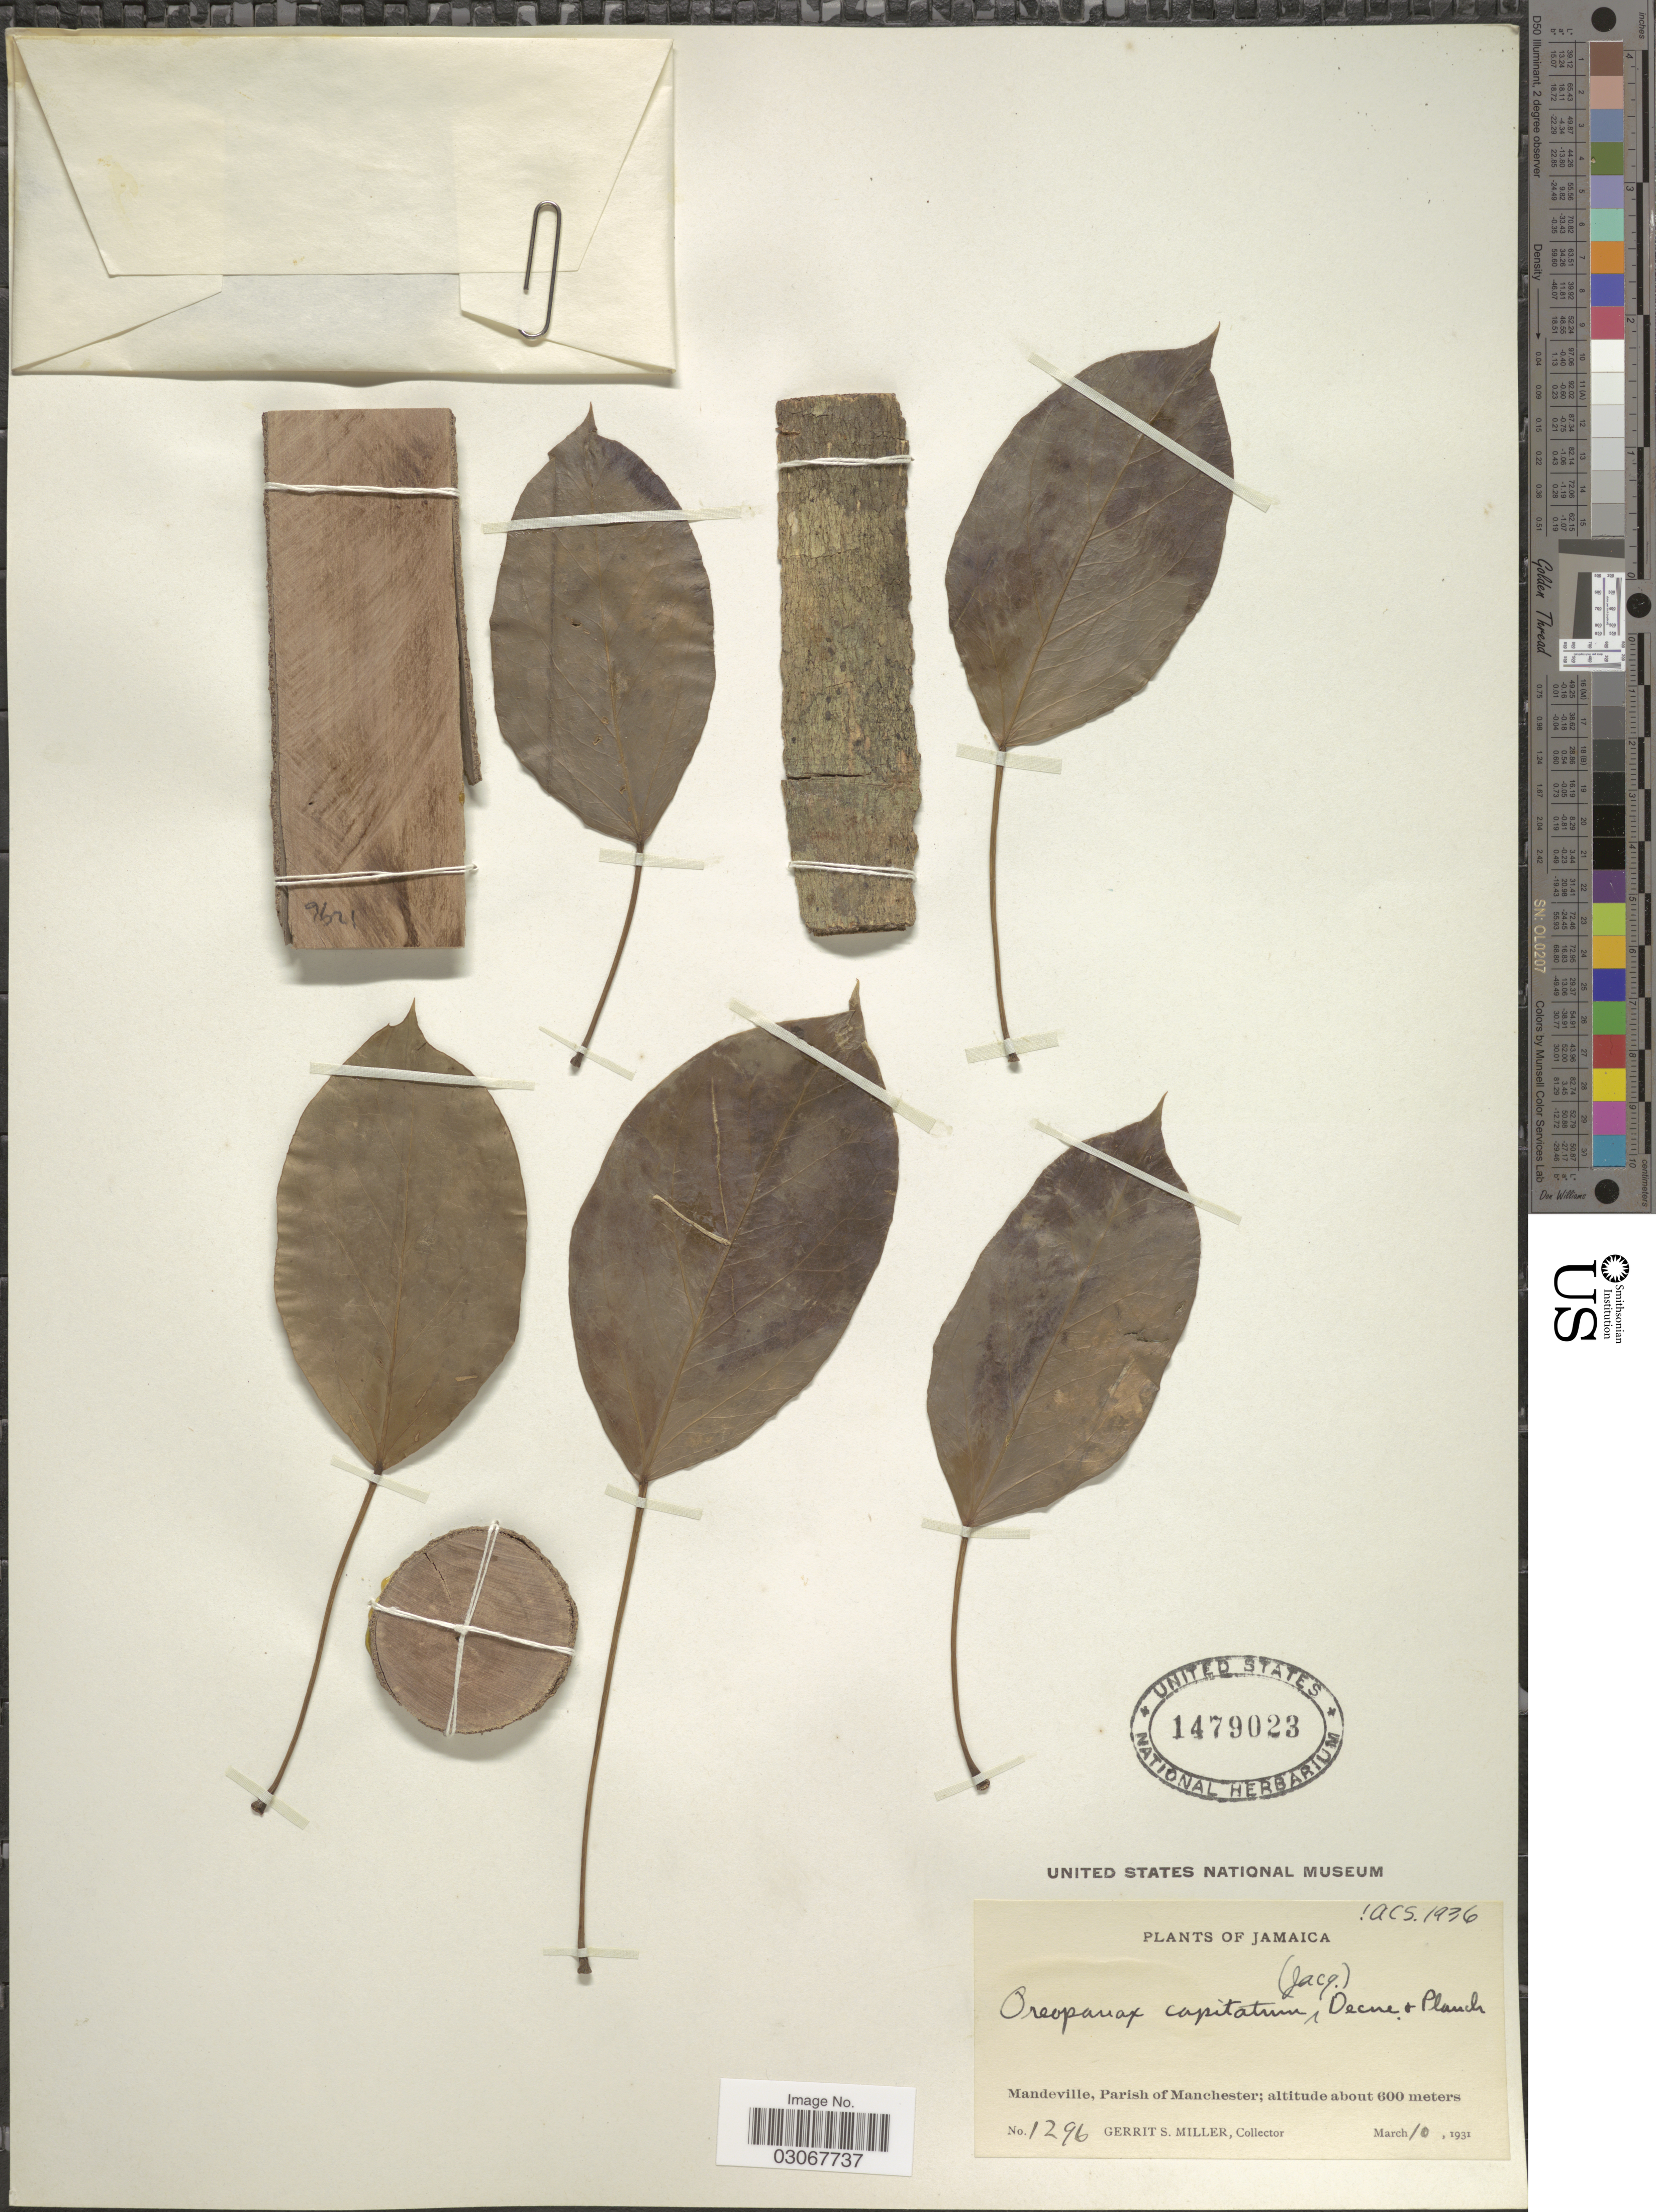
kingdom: Plantae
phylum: Tracheophyta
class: Magnoliopsida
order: Apiales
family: Araliaceae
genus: Oreopanax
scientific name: Oreopanax capitatus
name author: (Jacq.) Decne. & Planch.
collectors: G. S. Miller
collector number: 1296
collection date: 1931-03-10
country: Jamaica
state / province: Manchester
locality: Mandeville, Parish of Manchester.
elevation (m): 600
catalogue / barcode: US 1479023